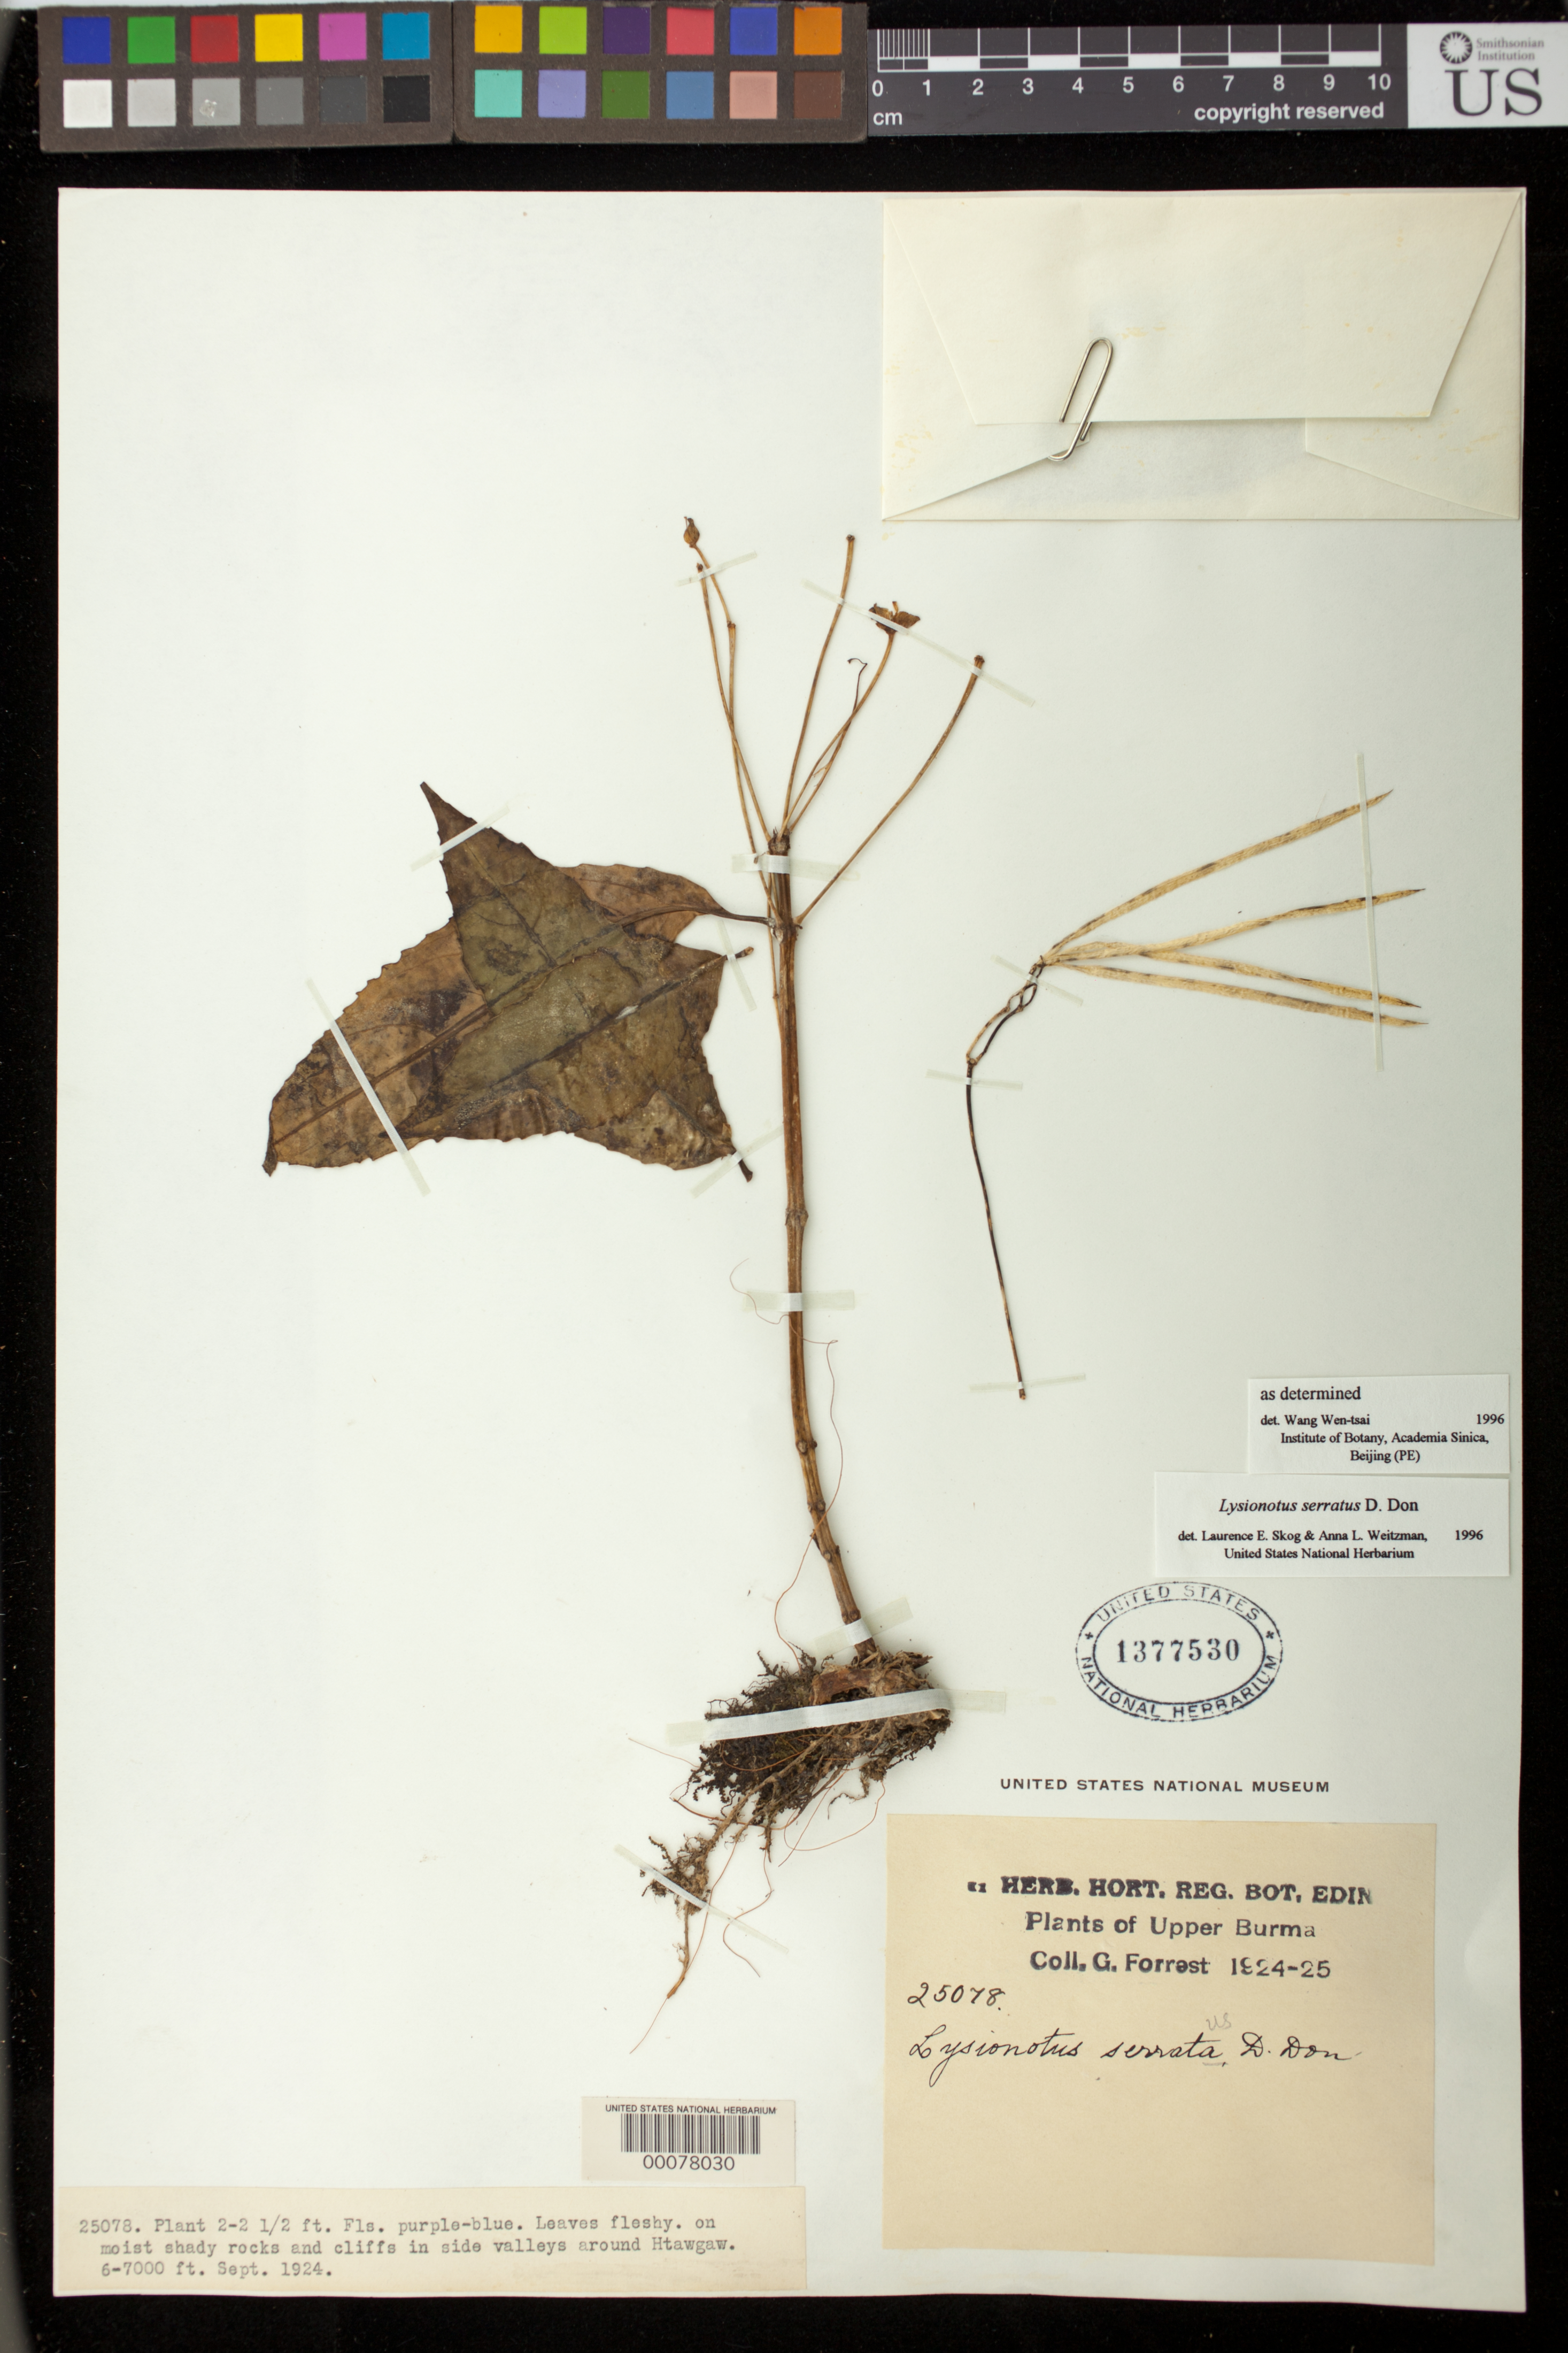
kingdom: Plantae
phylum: Tracheophyta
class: Magnoliopsida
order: Lamiales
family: Gesneriaceae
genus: Lysionotus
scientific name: Lysionotus serratus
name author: D. Don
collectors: G. Forrest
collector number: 25078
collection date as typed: Sep 1924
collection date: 1924-09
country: Myanmar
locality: Around Htawgaw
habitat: On moist shady rocks and cliffs in side valleys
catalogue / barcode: US 1377530